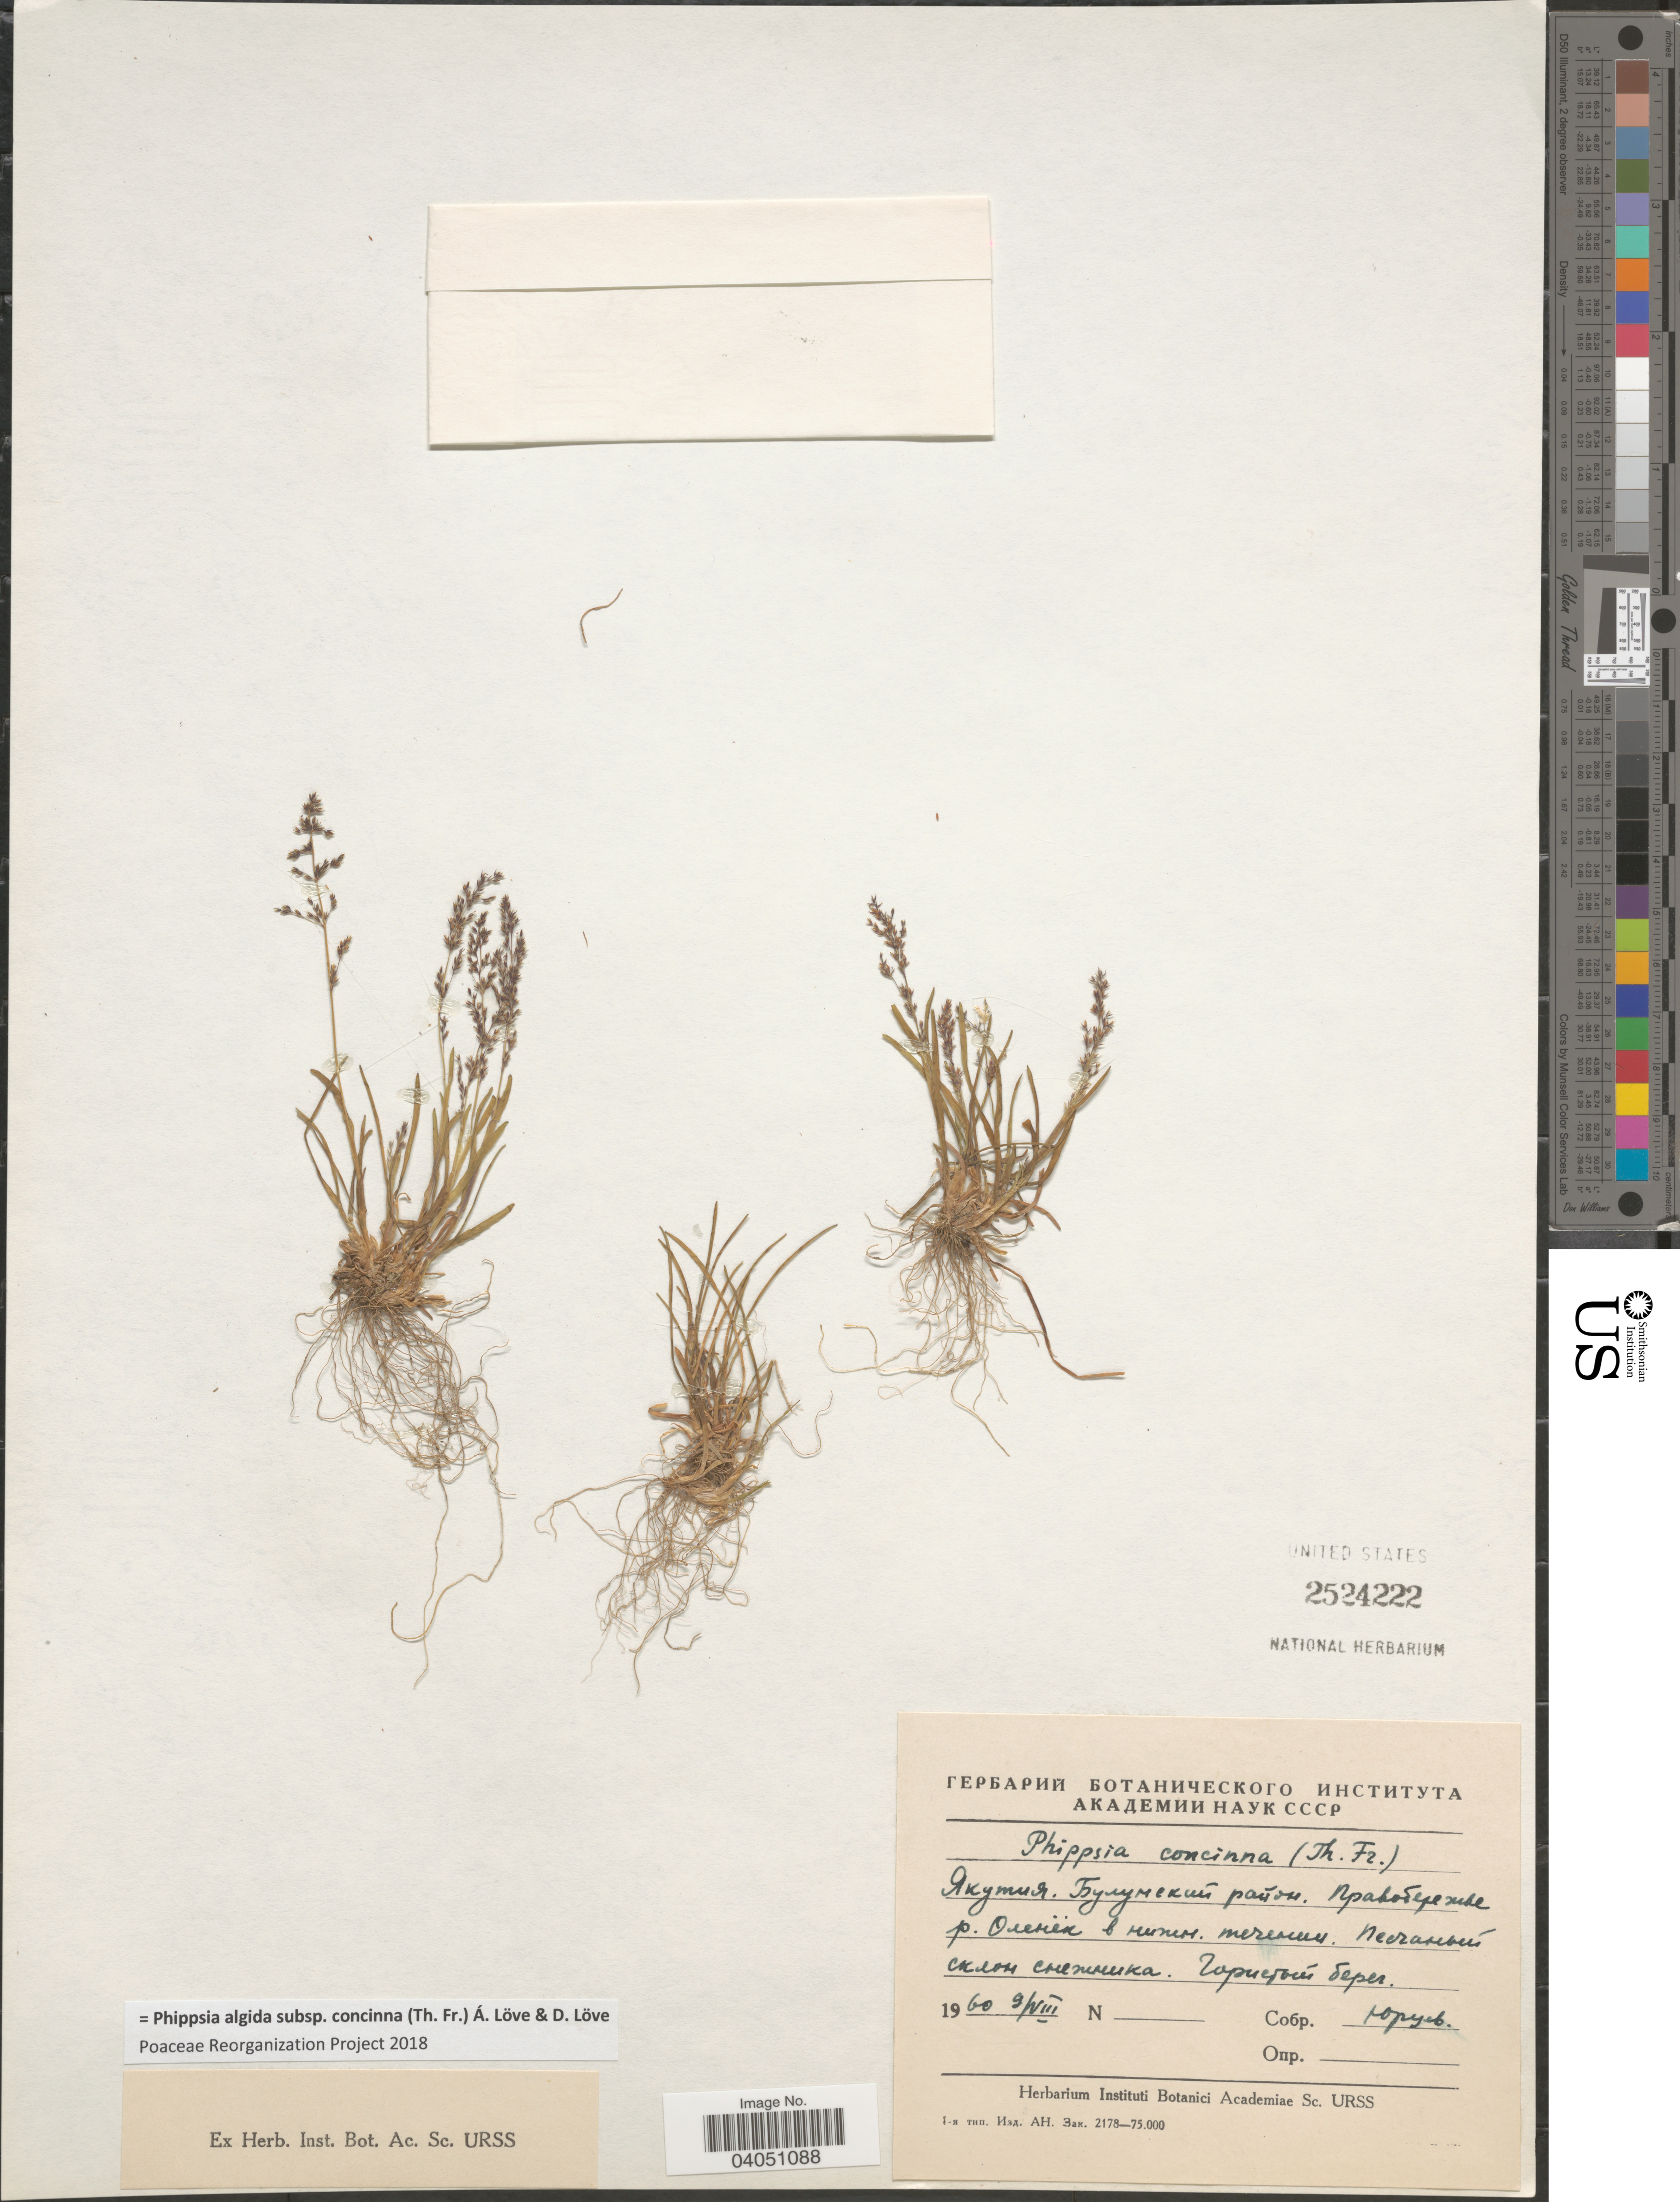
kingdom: Plantae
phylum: Tracheophyta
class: Liliopsida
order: Poales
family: Poaceae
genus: Phippsia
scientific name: Phippsia algida subsp. concinna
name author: (Th. Fr.) Á. Löve & D. Löve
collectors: Yurtsev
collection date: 1960-08-09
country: Russian Federation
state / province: Sakha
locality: District Bulunsky, right shore of river of Olenek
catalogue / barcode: US 2524222